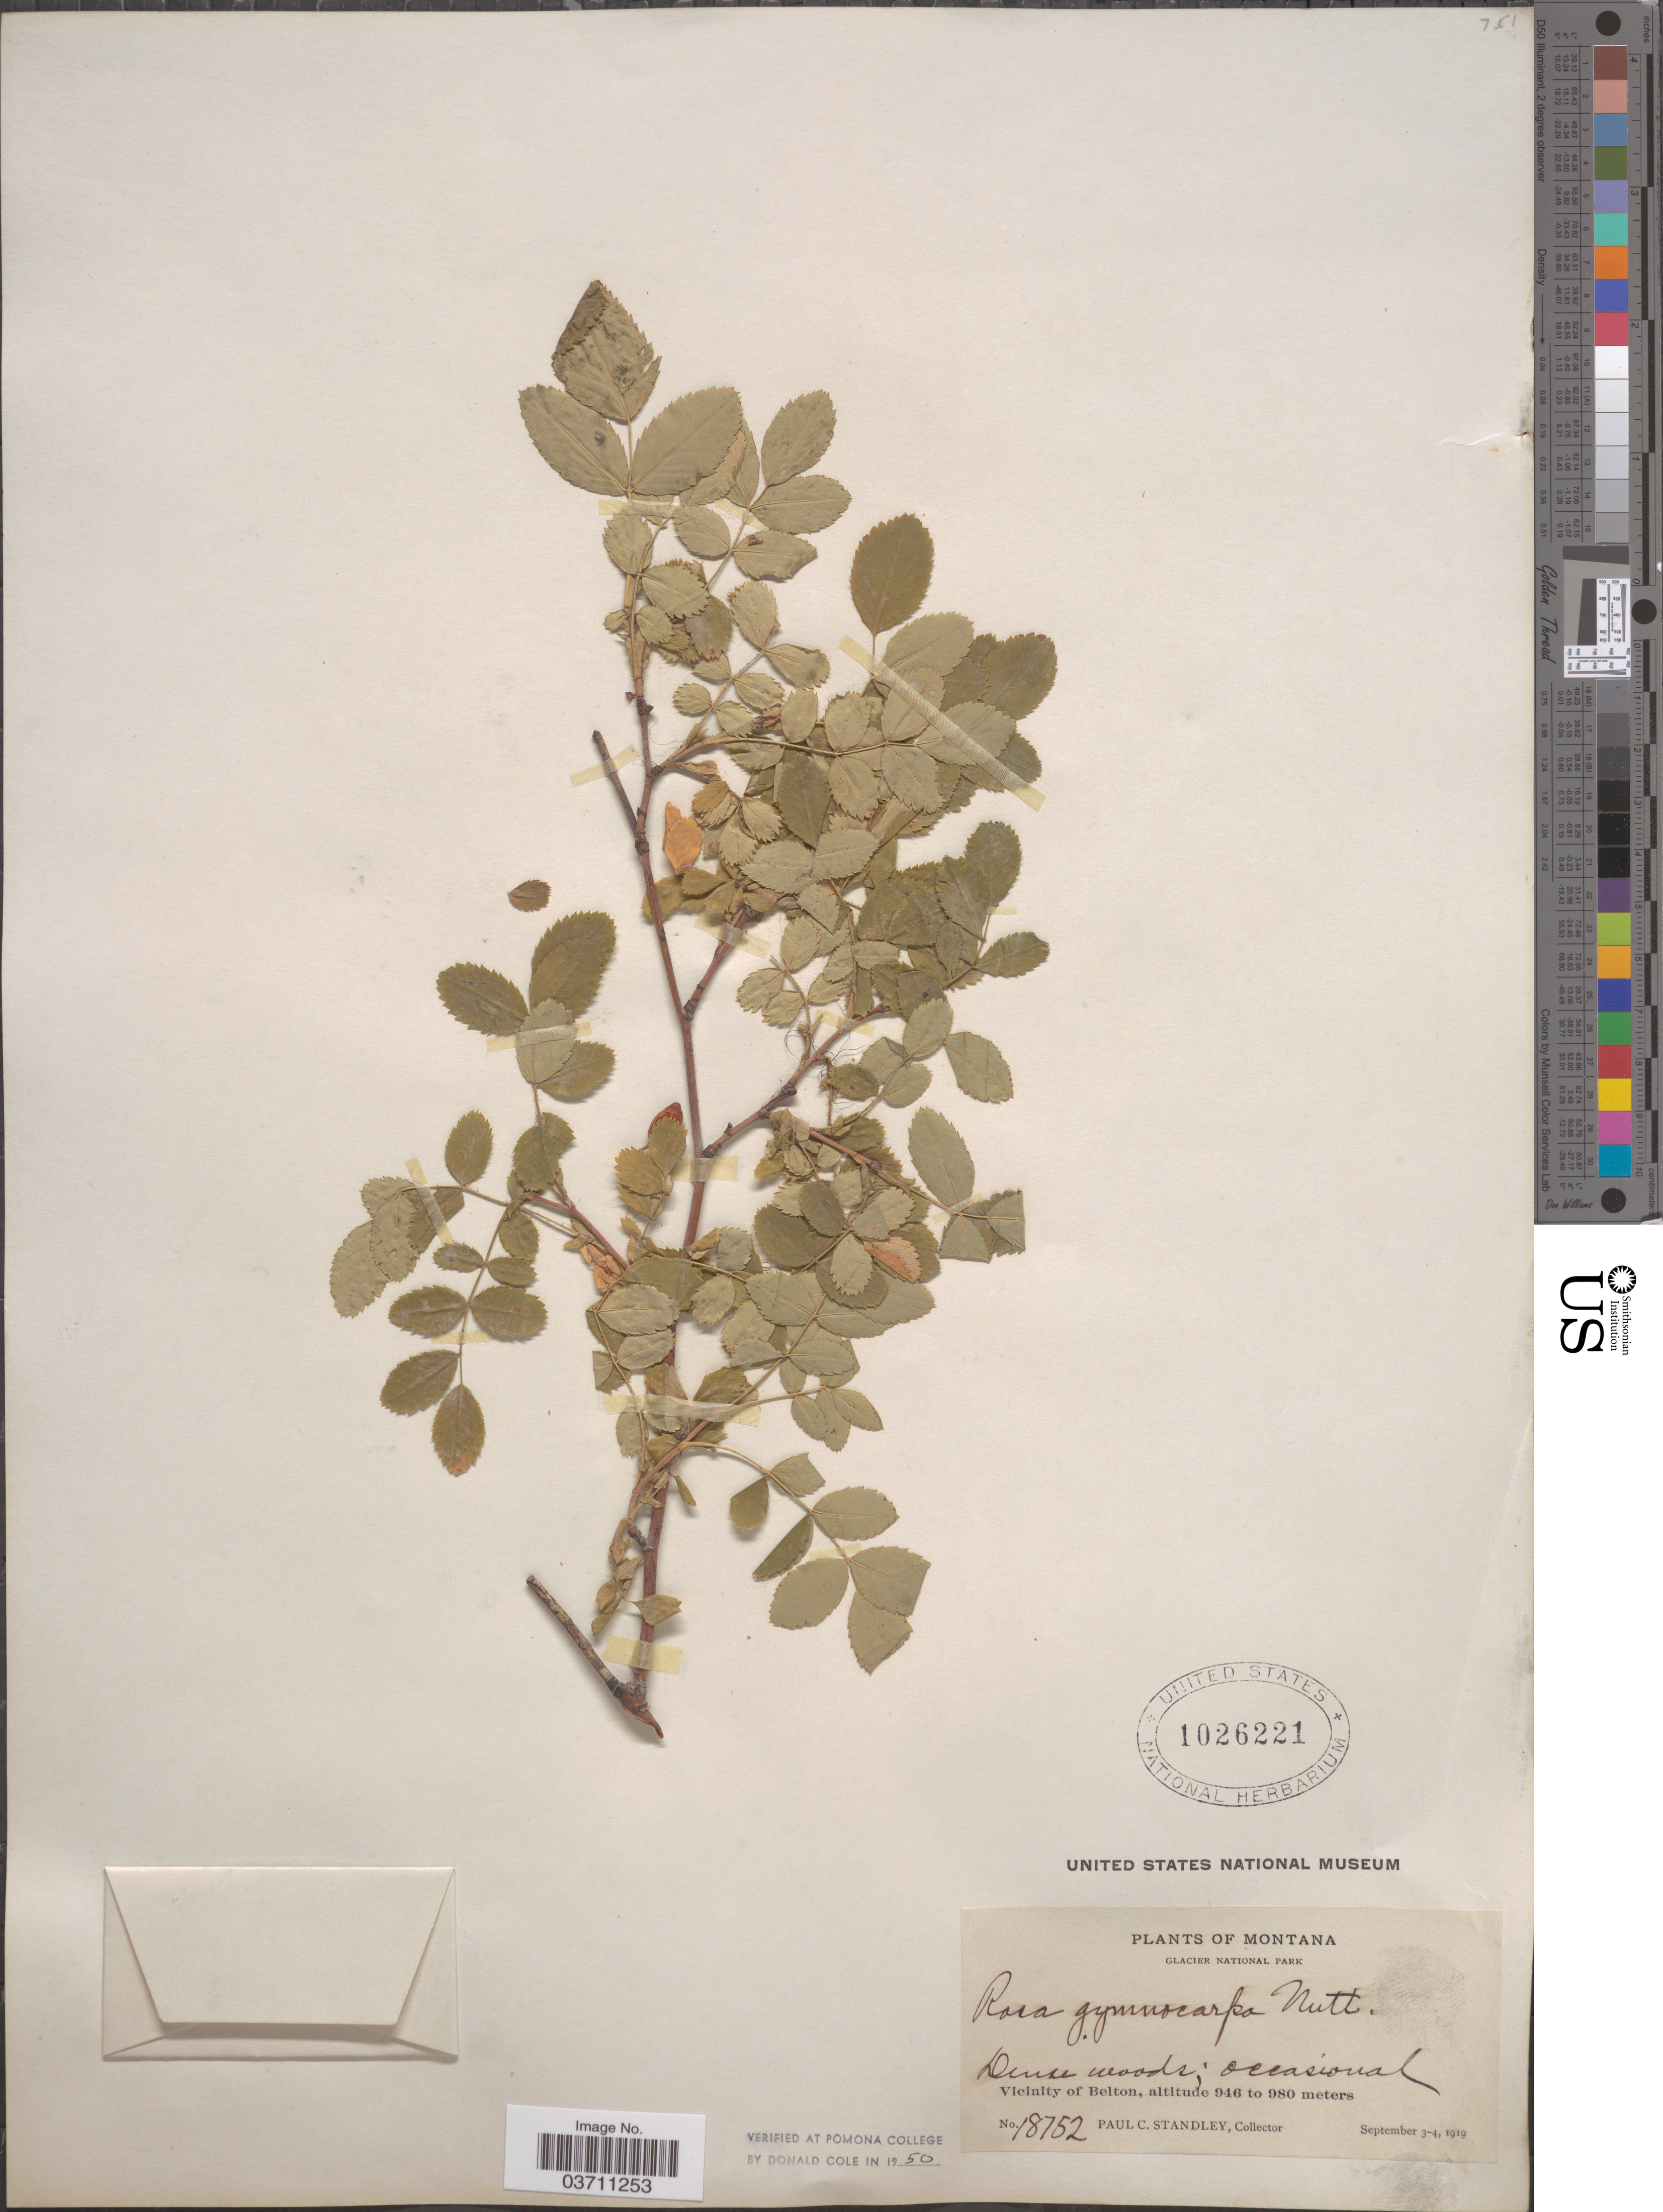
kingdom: Plantae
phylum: Tracheophyta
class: Magnoliopsida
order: Rosales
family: Rosaceae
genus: Rosa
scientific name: Rosa gymnocarpa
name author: Nutt.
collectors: P. C. Standley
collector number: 18752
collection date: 1919-09-03/1919-09-04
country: United States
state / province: Montana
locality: Glacier National Park. Vicinity of Belton.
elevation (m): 946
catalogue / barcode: US 1026221